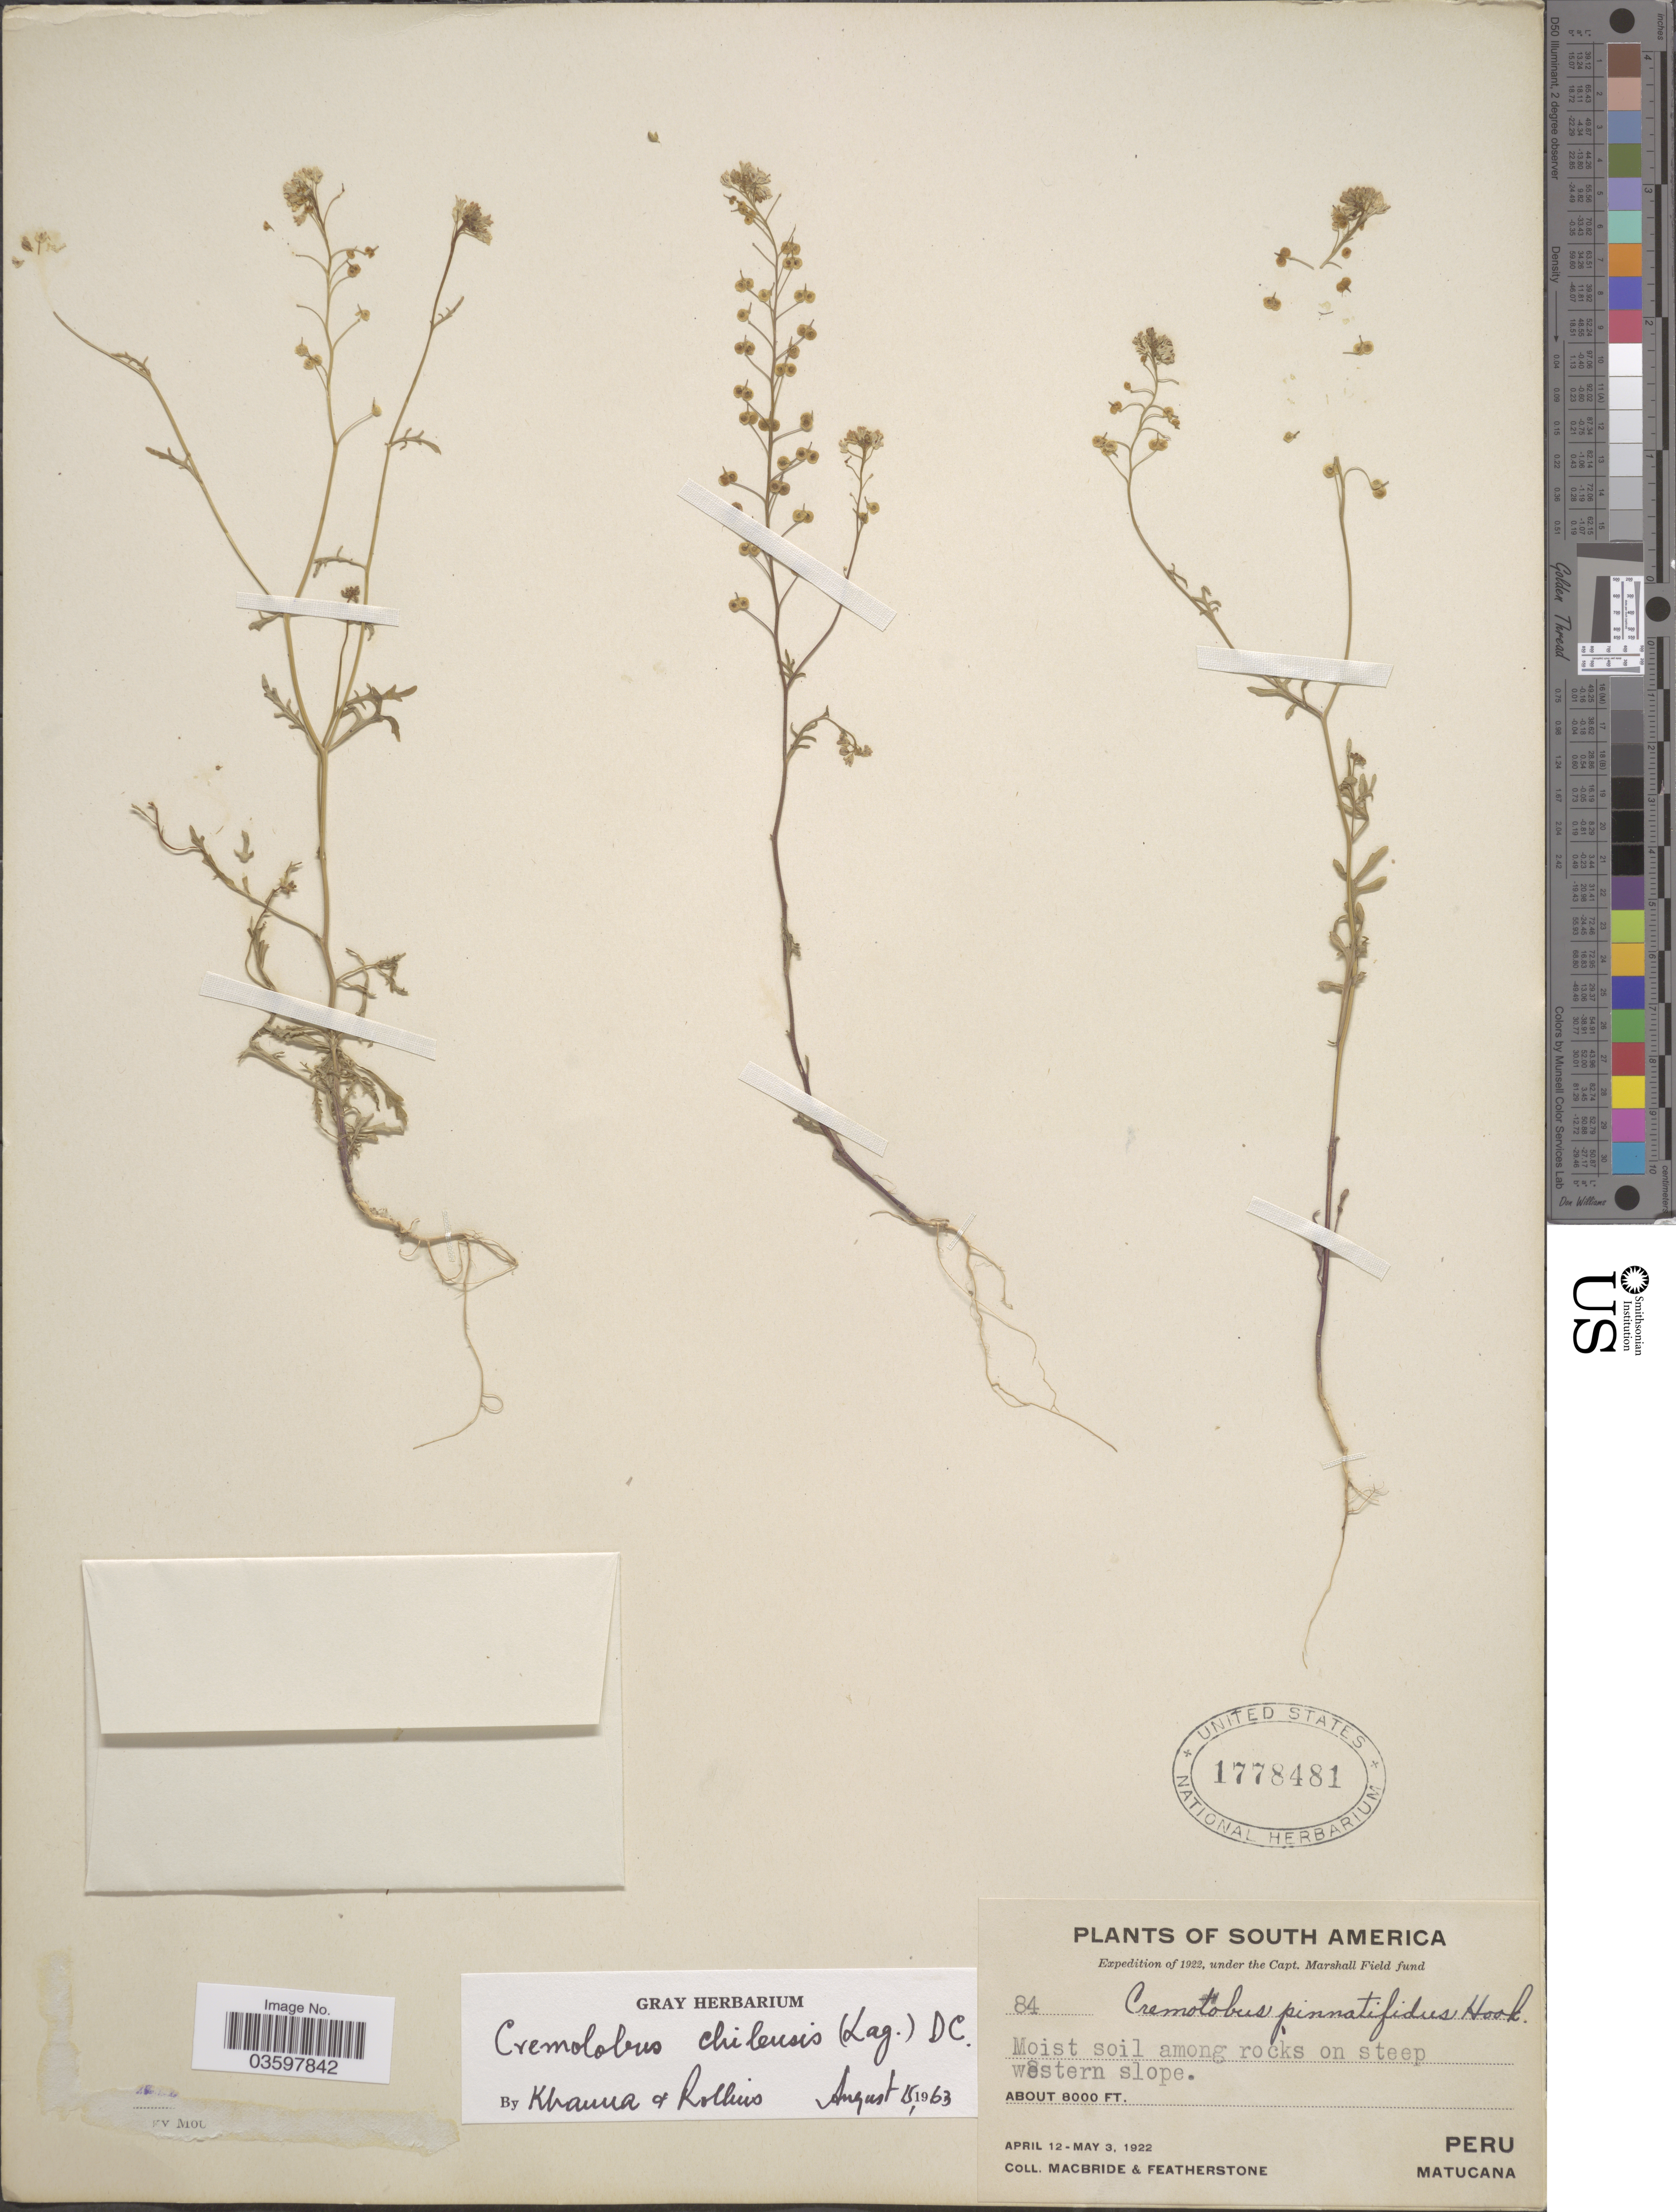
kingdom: Plantae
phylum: Tracheophyta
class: Magnoliopsida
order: Brassicales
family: Brassicaceae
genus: Cremolobus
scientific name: Cremolobus chilensis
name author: (Lag.) DC.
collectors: Macbride, -- & -. Featherstone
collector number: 84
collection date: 1922-04-12/1922-05-03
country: Peru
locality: Matucana.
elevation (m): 2438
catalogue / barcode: US 1778481